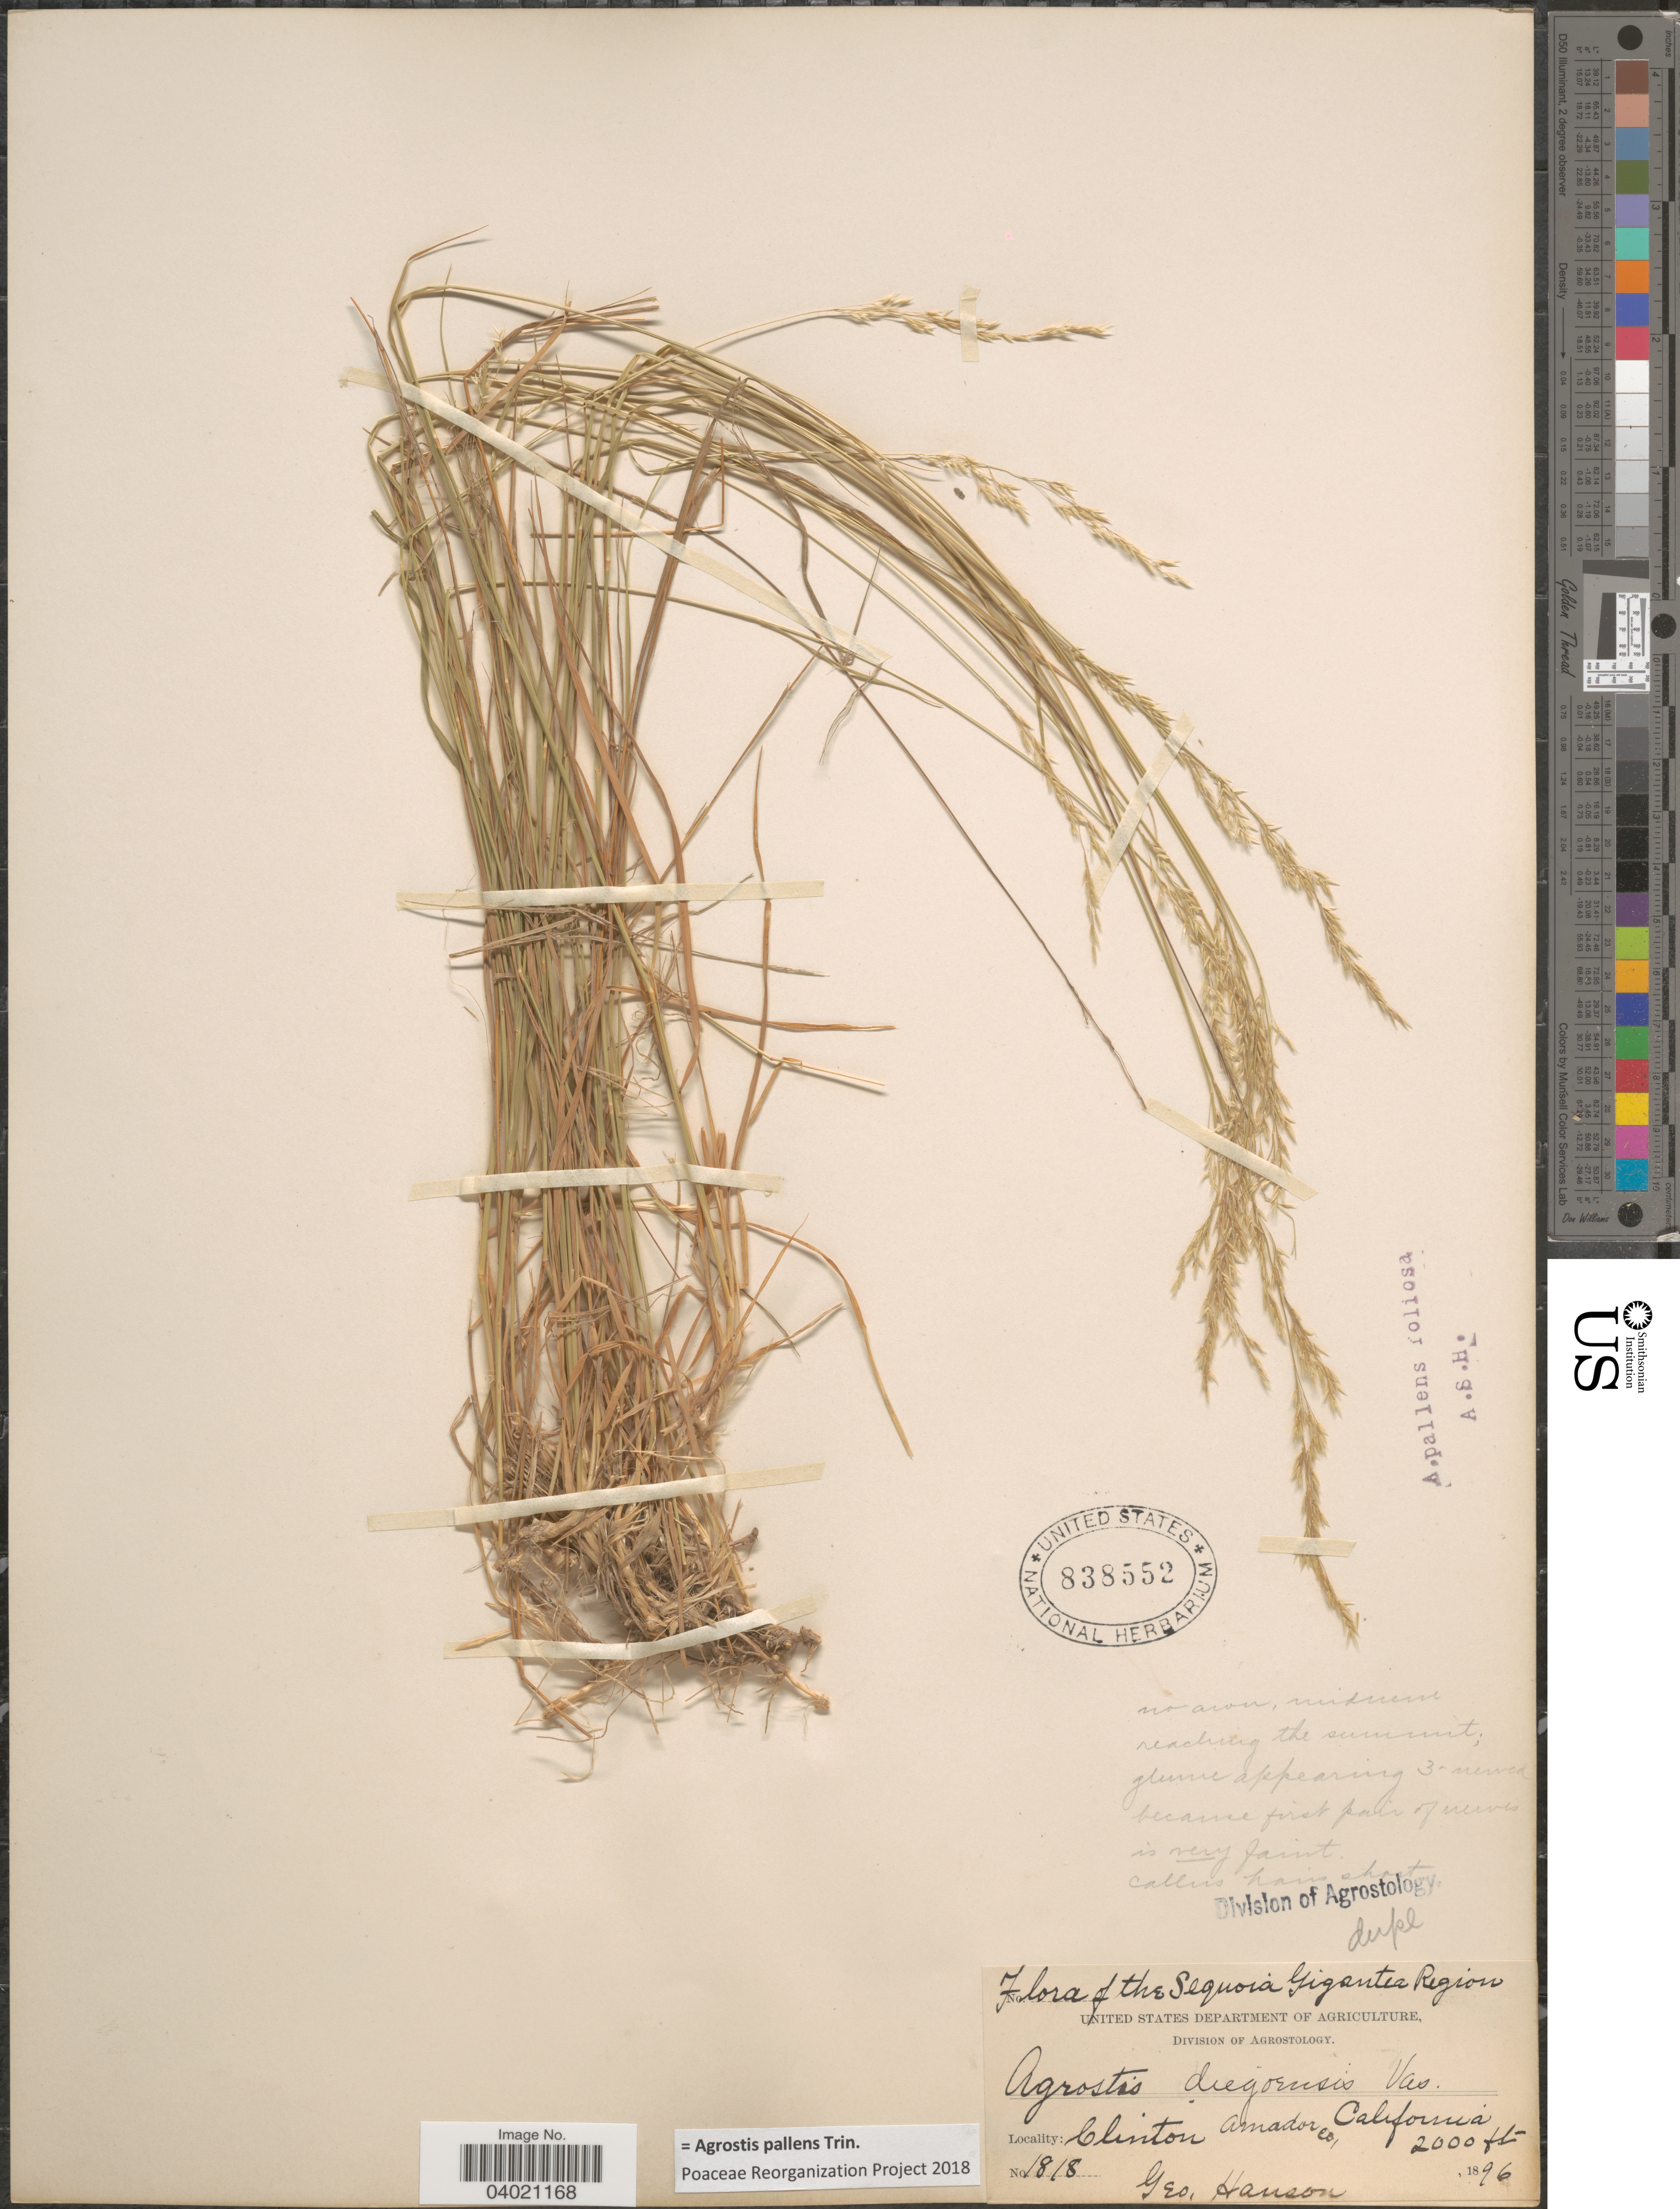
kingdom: Plantae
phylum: Tracheophyta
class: Liliopsida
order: Poales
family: Poaceae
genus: Agrostis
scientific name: Agrostis pallens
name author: Trin.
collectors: G. Hansen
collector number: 1818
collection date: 1896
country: United States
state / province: California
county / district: Amador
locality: The Sequoia Gigantea Region. Clinton. Amador Co.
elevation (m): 610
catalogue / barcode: US 838552